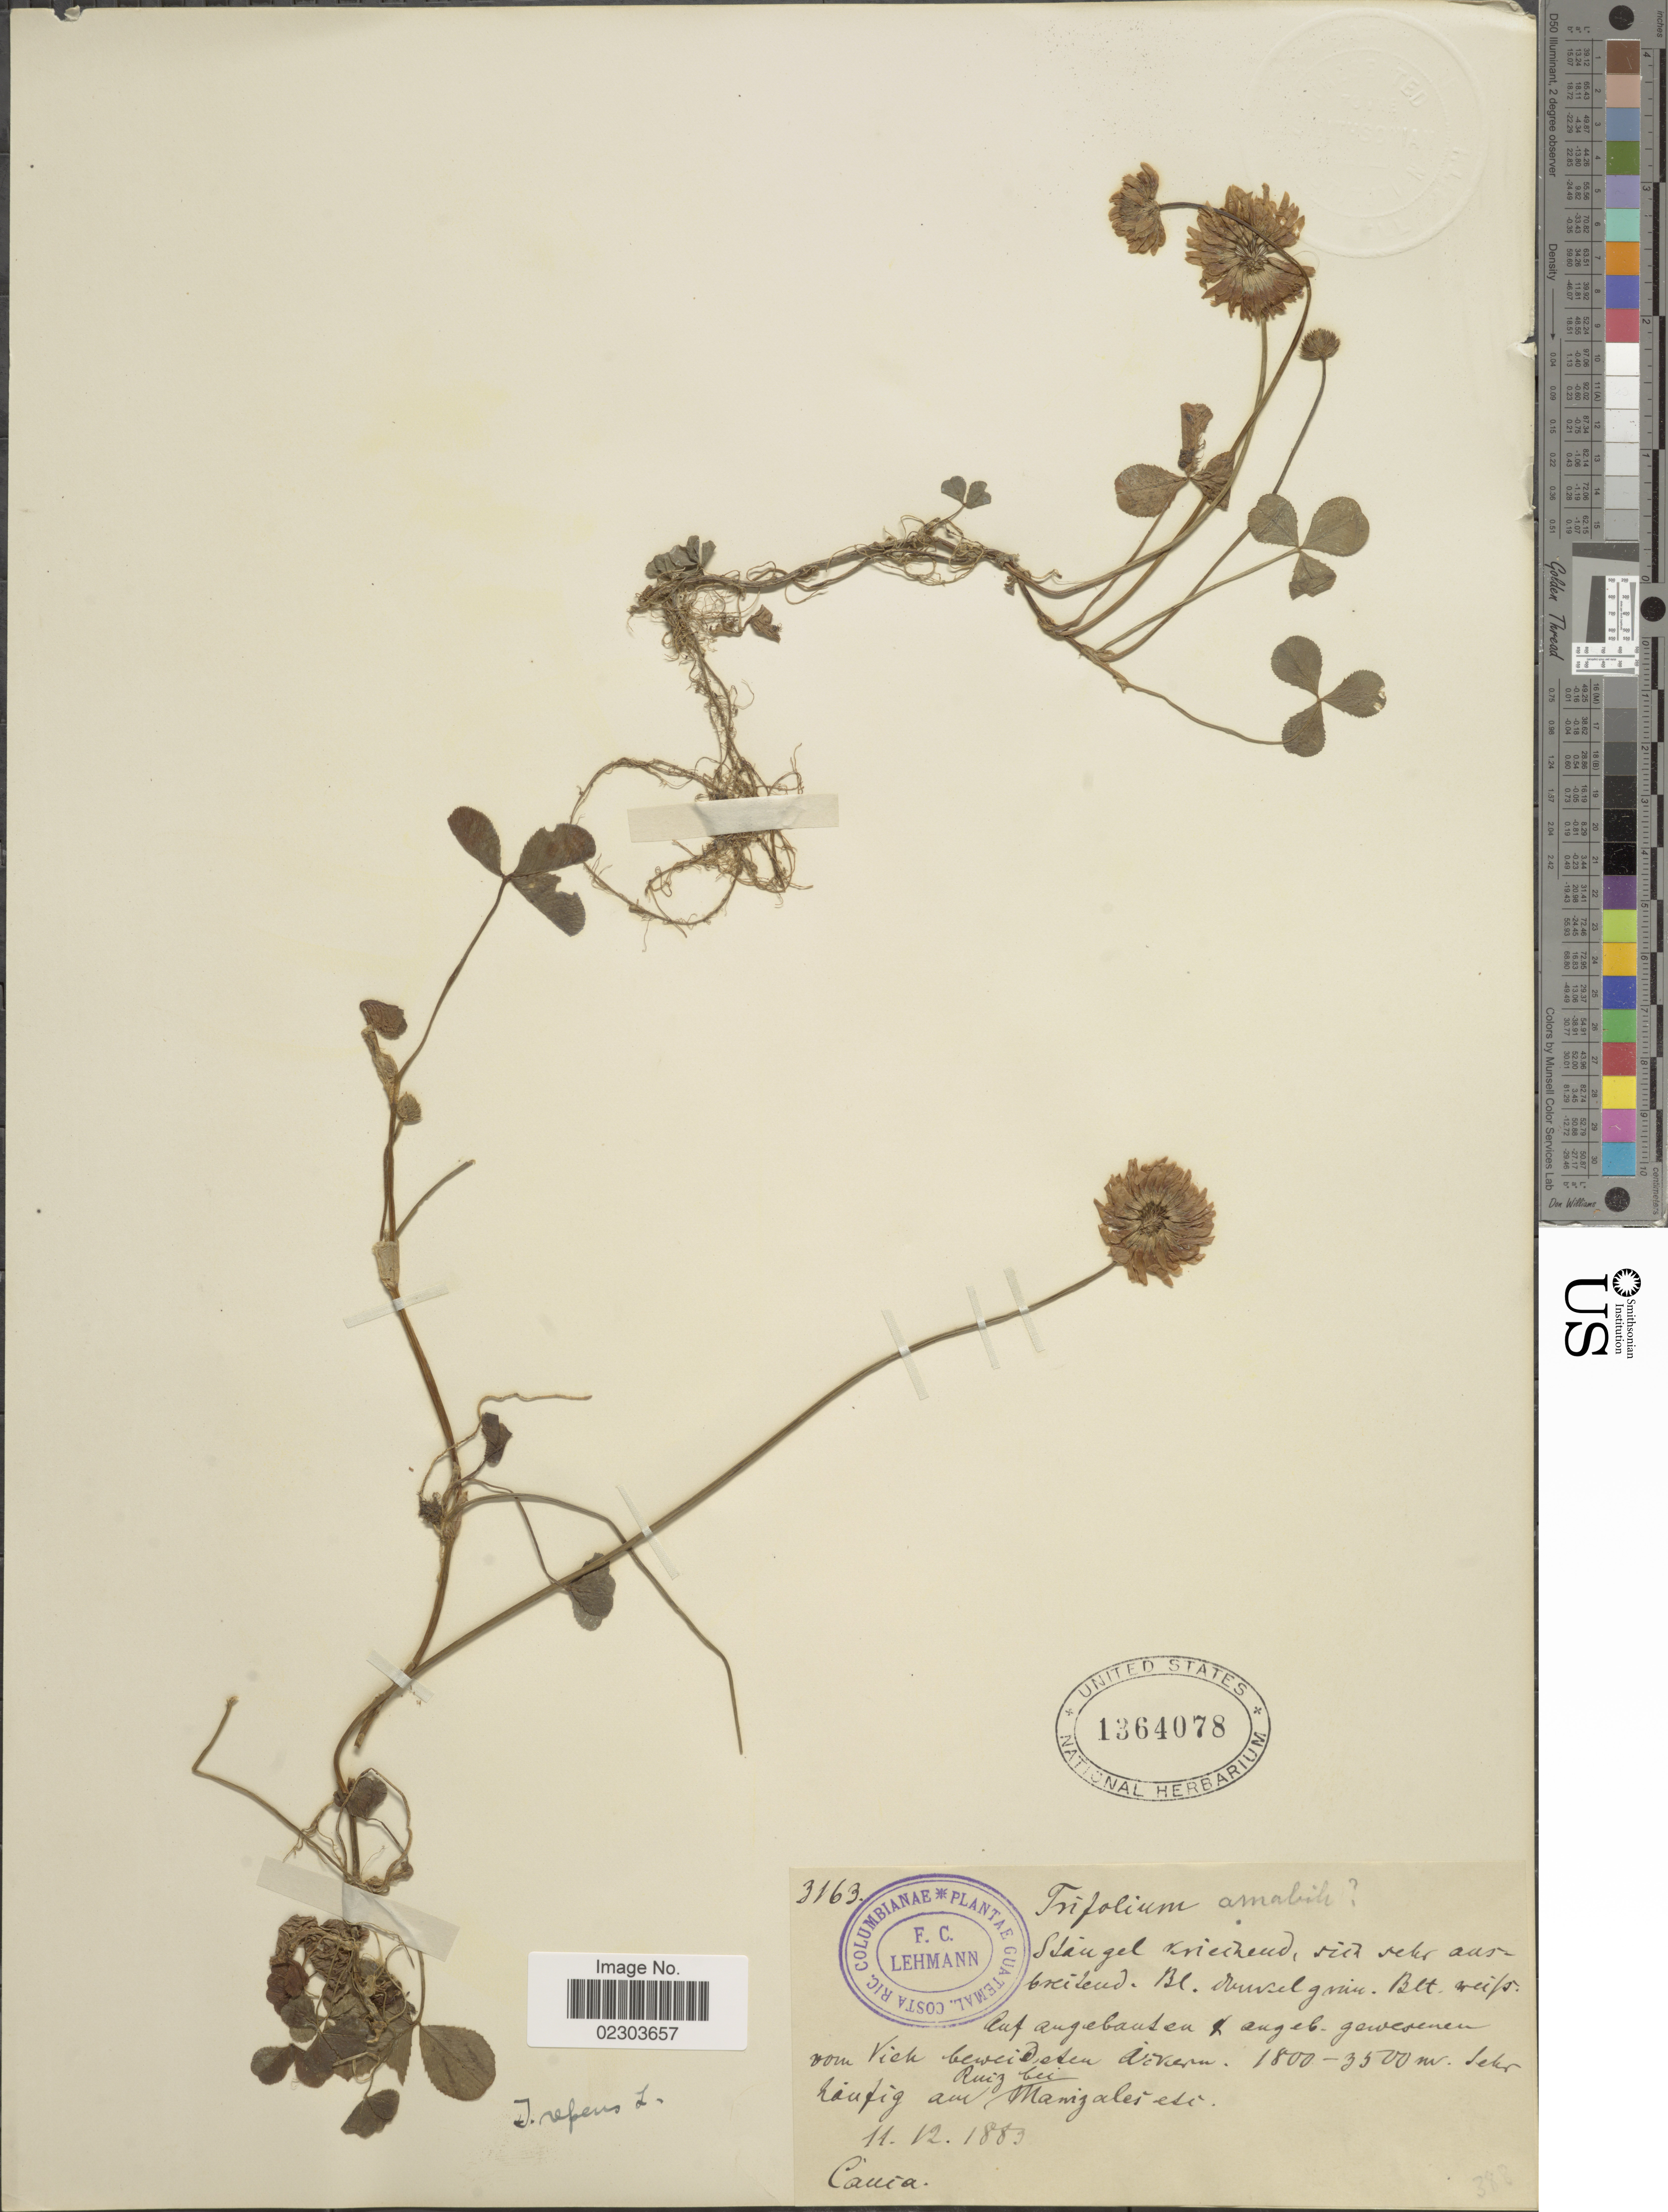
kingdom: Plantae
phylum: Tracheophyta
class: Magnoliopsida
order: Fabales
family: Fabaceae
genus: Trifolium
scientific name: Trifolium repens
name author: L.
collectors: F. C. Lehmann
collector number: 3163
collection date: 1883-12-11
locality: Guatemala, Costa Ric., Columbianae, au Manzialeso Cauca [interpreted]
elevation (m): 1800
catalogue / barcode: US 1364078